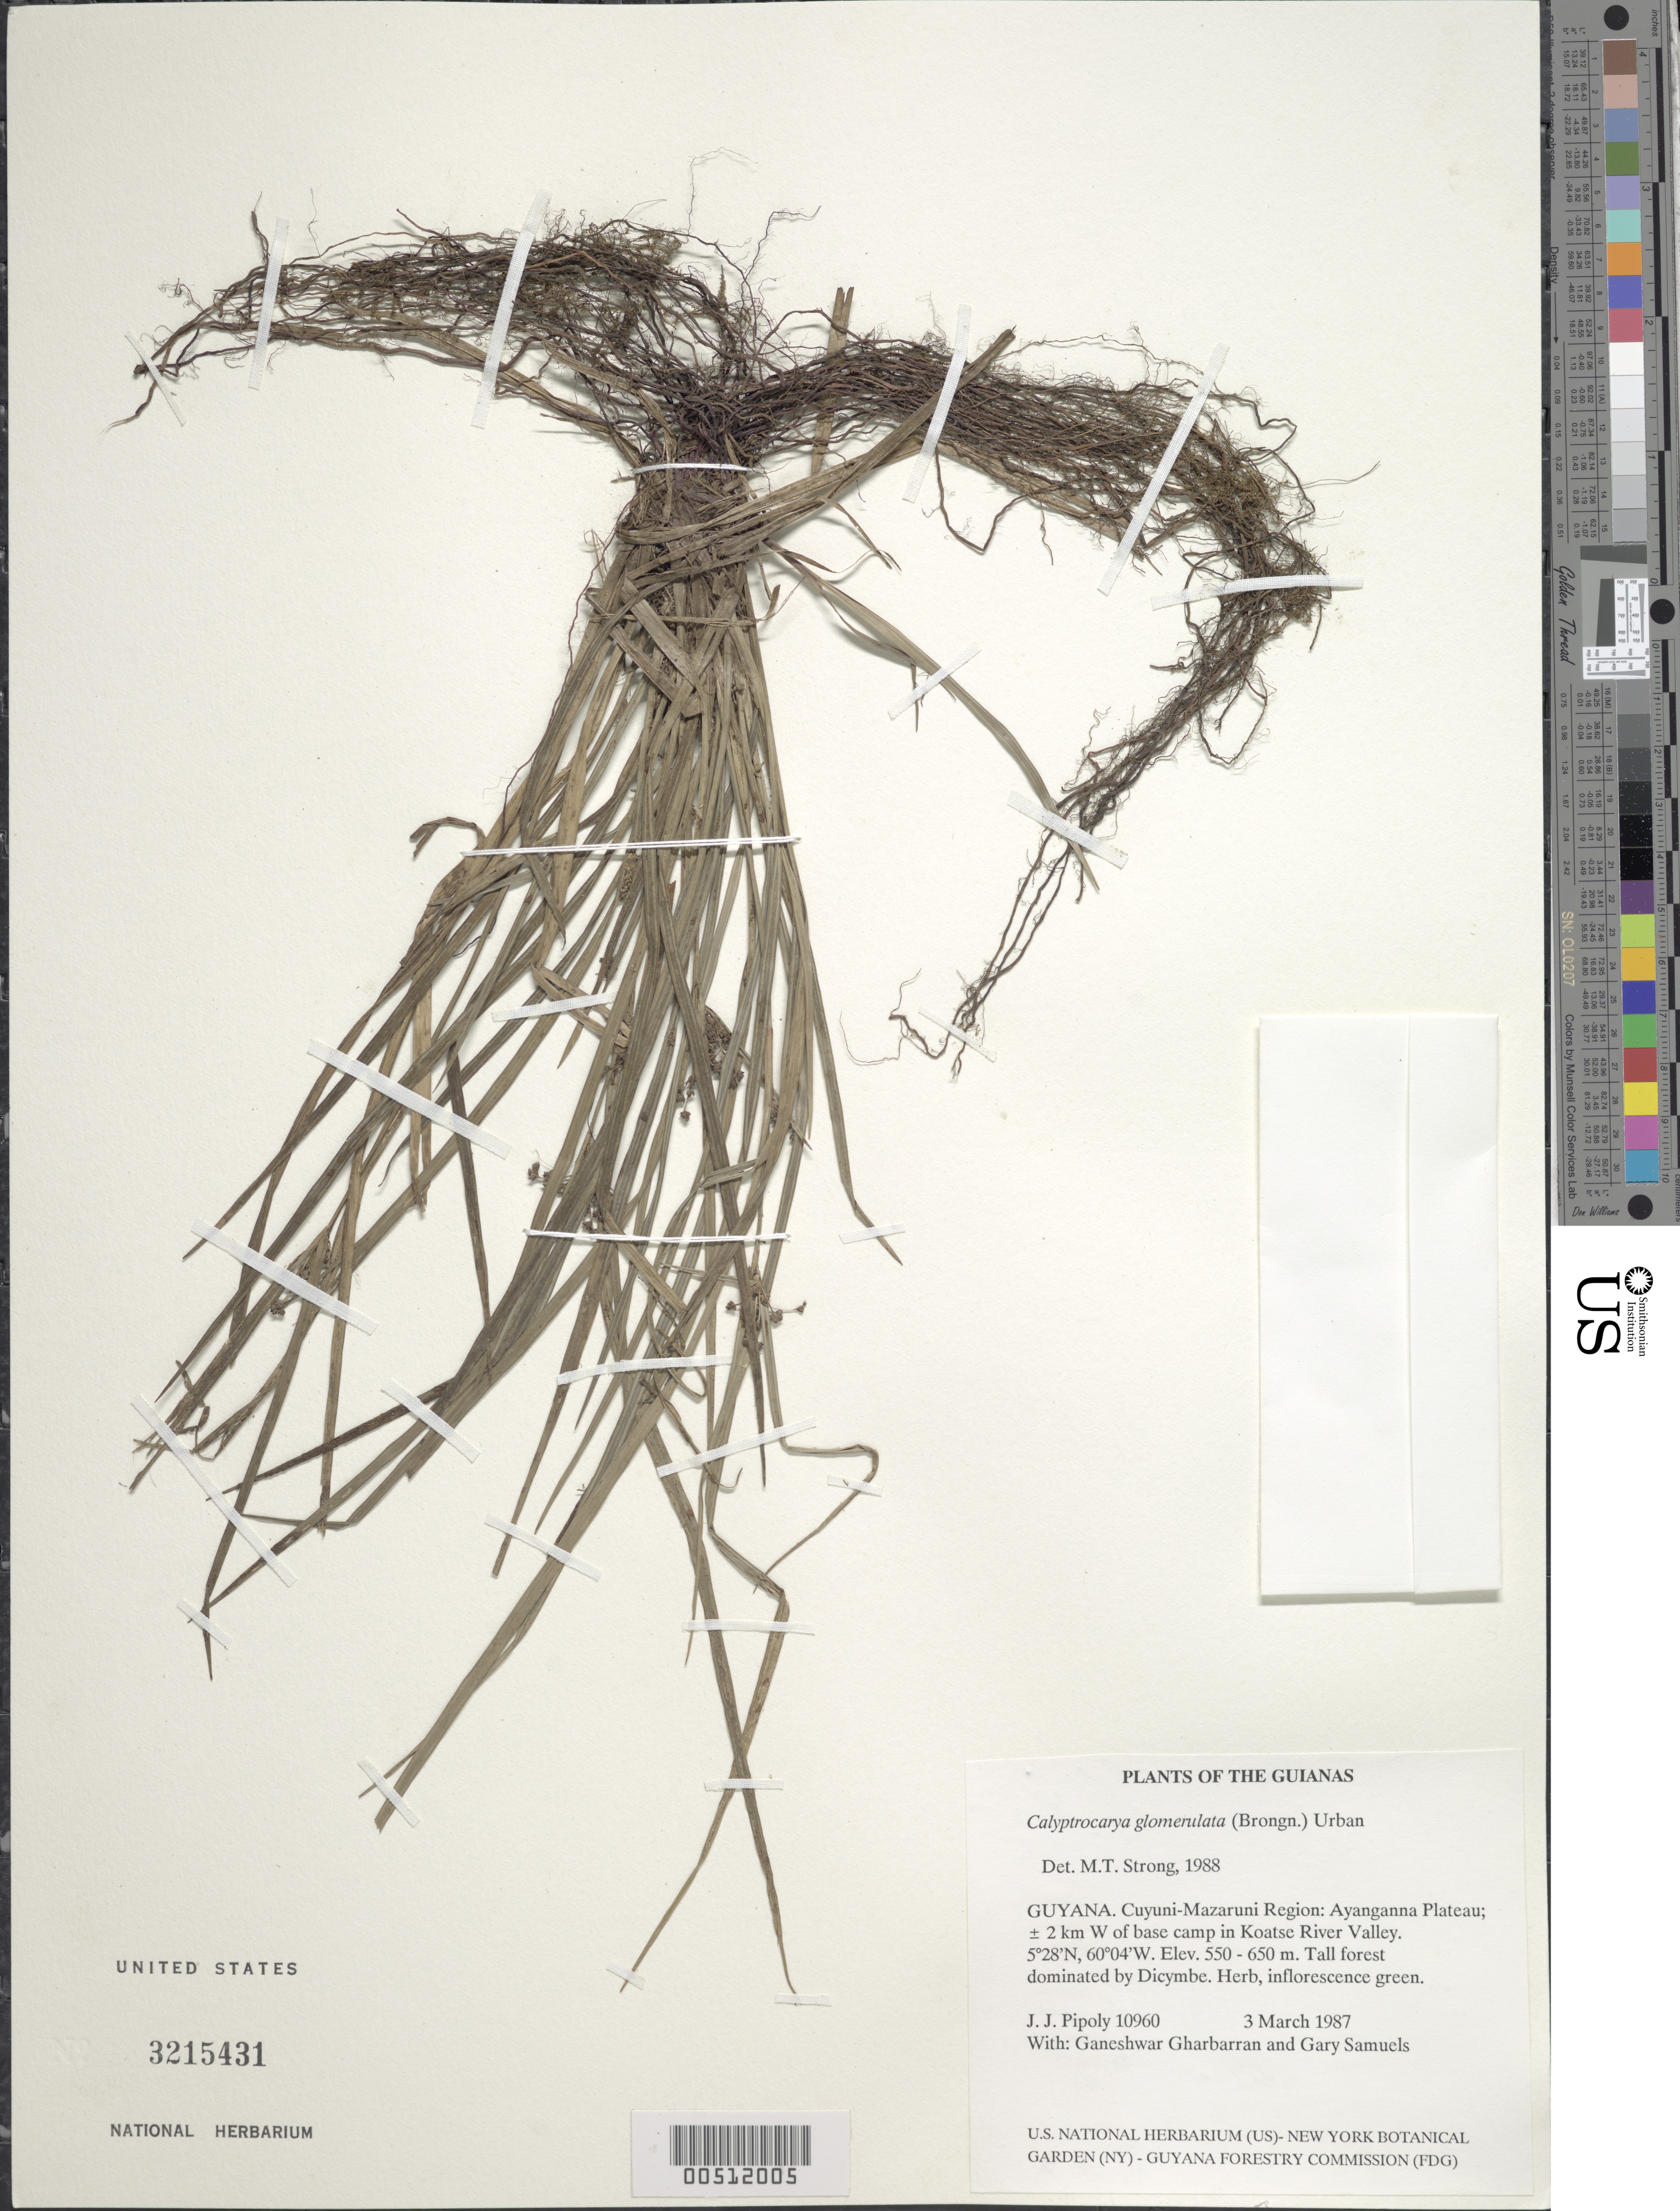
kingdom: Plantae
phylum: Tracheophyta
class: Liliopsida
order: Poales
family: Cyperaceae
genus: Calyptrocarya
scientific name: Calyptrocarya glomerulata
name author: (Brongn.) Urb.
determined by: Strong, M. T., (US), Smithsonian Institution - National Museum of Natural History (UNITED STATES)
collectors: J. J. Pipoly, G. Gharbarran & G. Samuels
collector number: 10960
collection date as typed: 3 March 1987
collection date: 1987-03-03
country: Guyana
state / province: Cuyuni-Mazaruni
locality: Ayanganna Plateau; ± 2 km W of base camp in Koatse River Valley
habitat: Tall forest dominated by Dicymbe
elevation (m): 550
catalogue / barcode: US 3215431